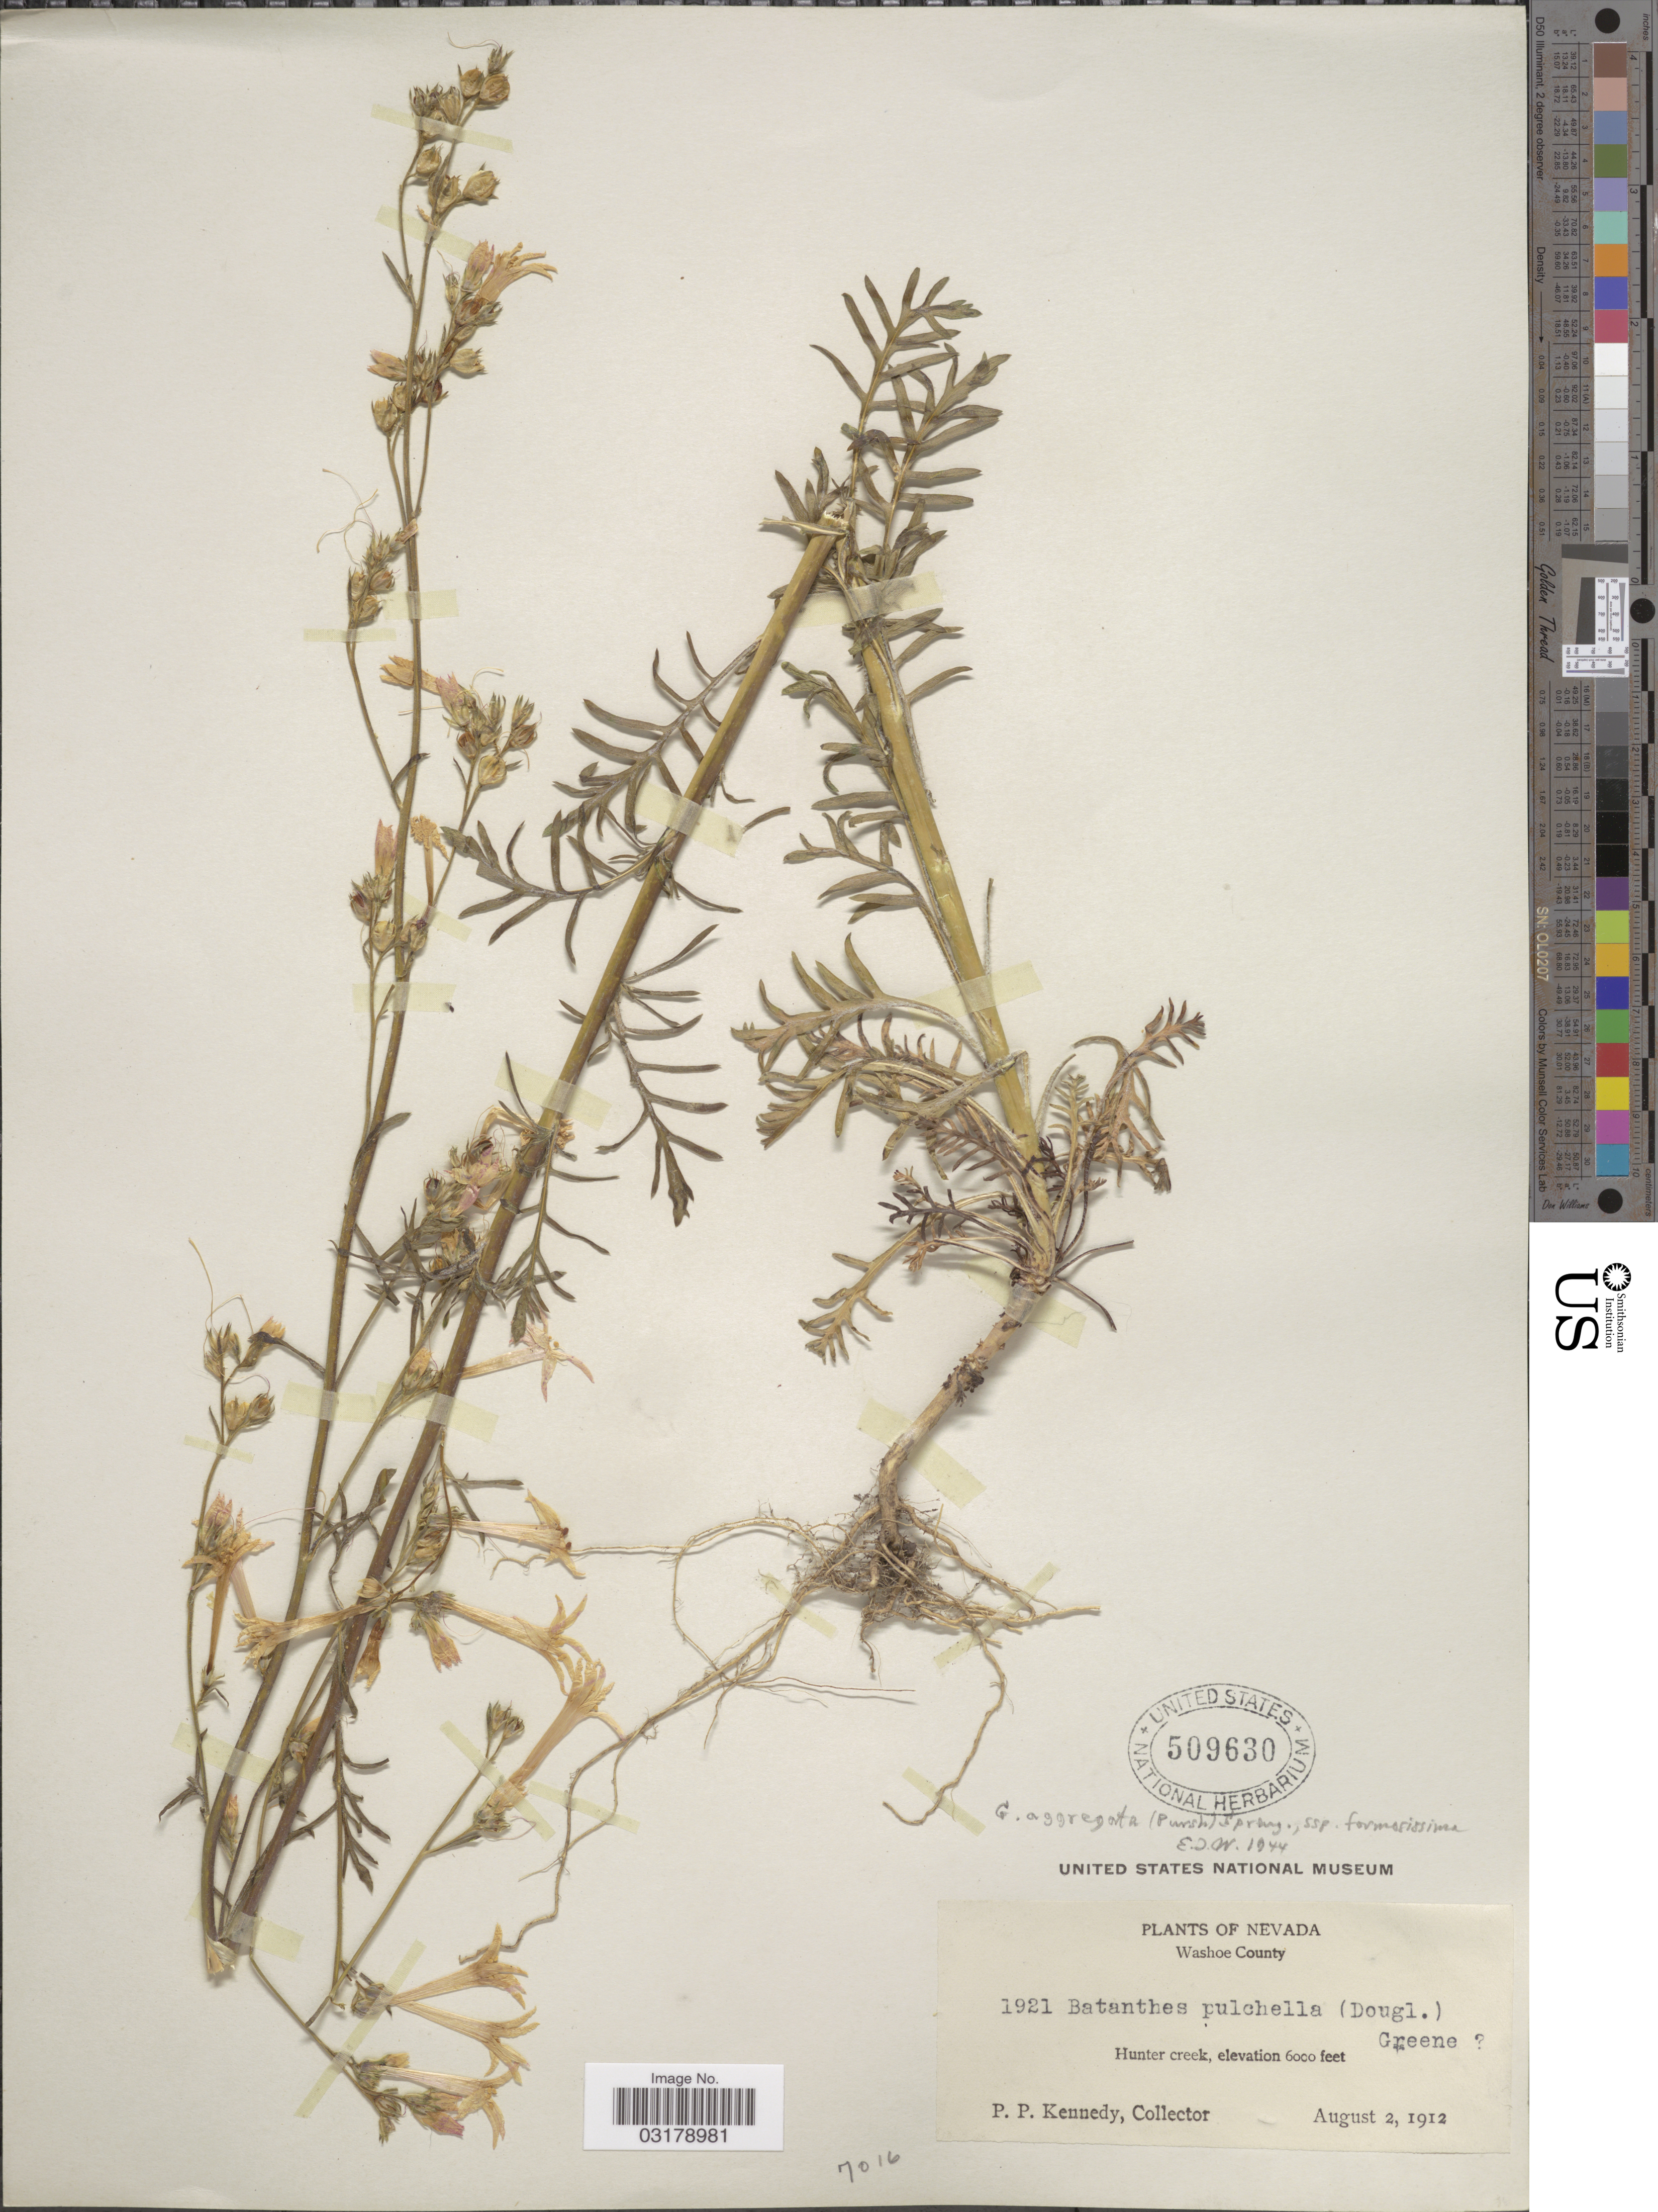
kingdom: Plantae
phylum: Tracheophyta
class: Magnoliopsida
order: Ericales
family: Polemoniaceae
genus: Ipomopsis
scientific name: Ipomopsis aggregata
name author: (Pursh) V.E. Grant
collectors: P. Kennedy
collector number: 1921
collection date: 1912-08-02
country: United States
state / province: Nevada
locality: Washoe County. Hunter creek.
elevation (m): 1829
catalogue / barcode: US 509630